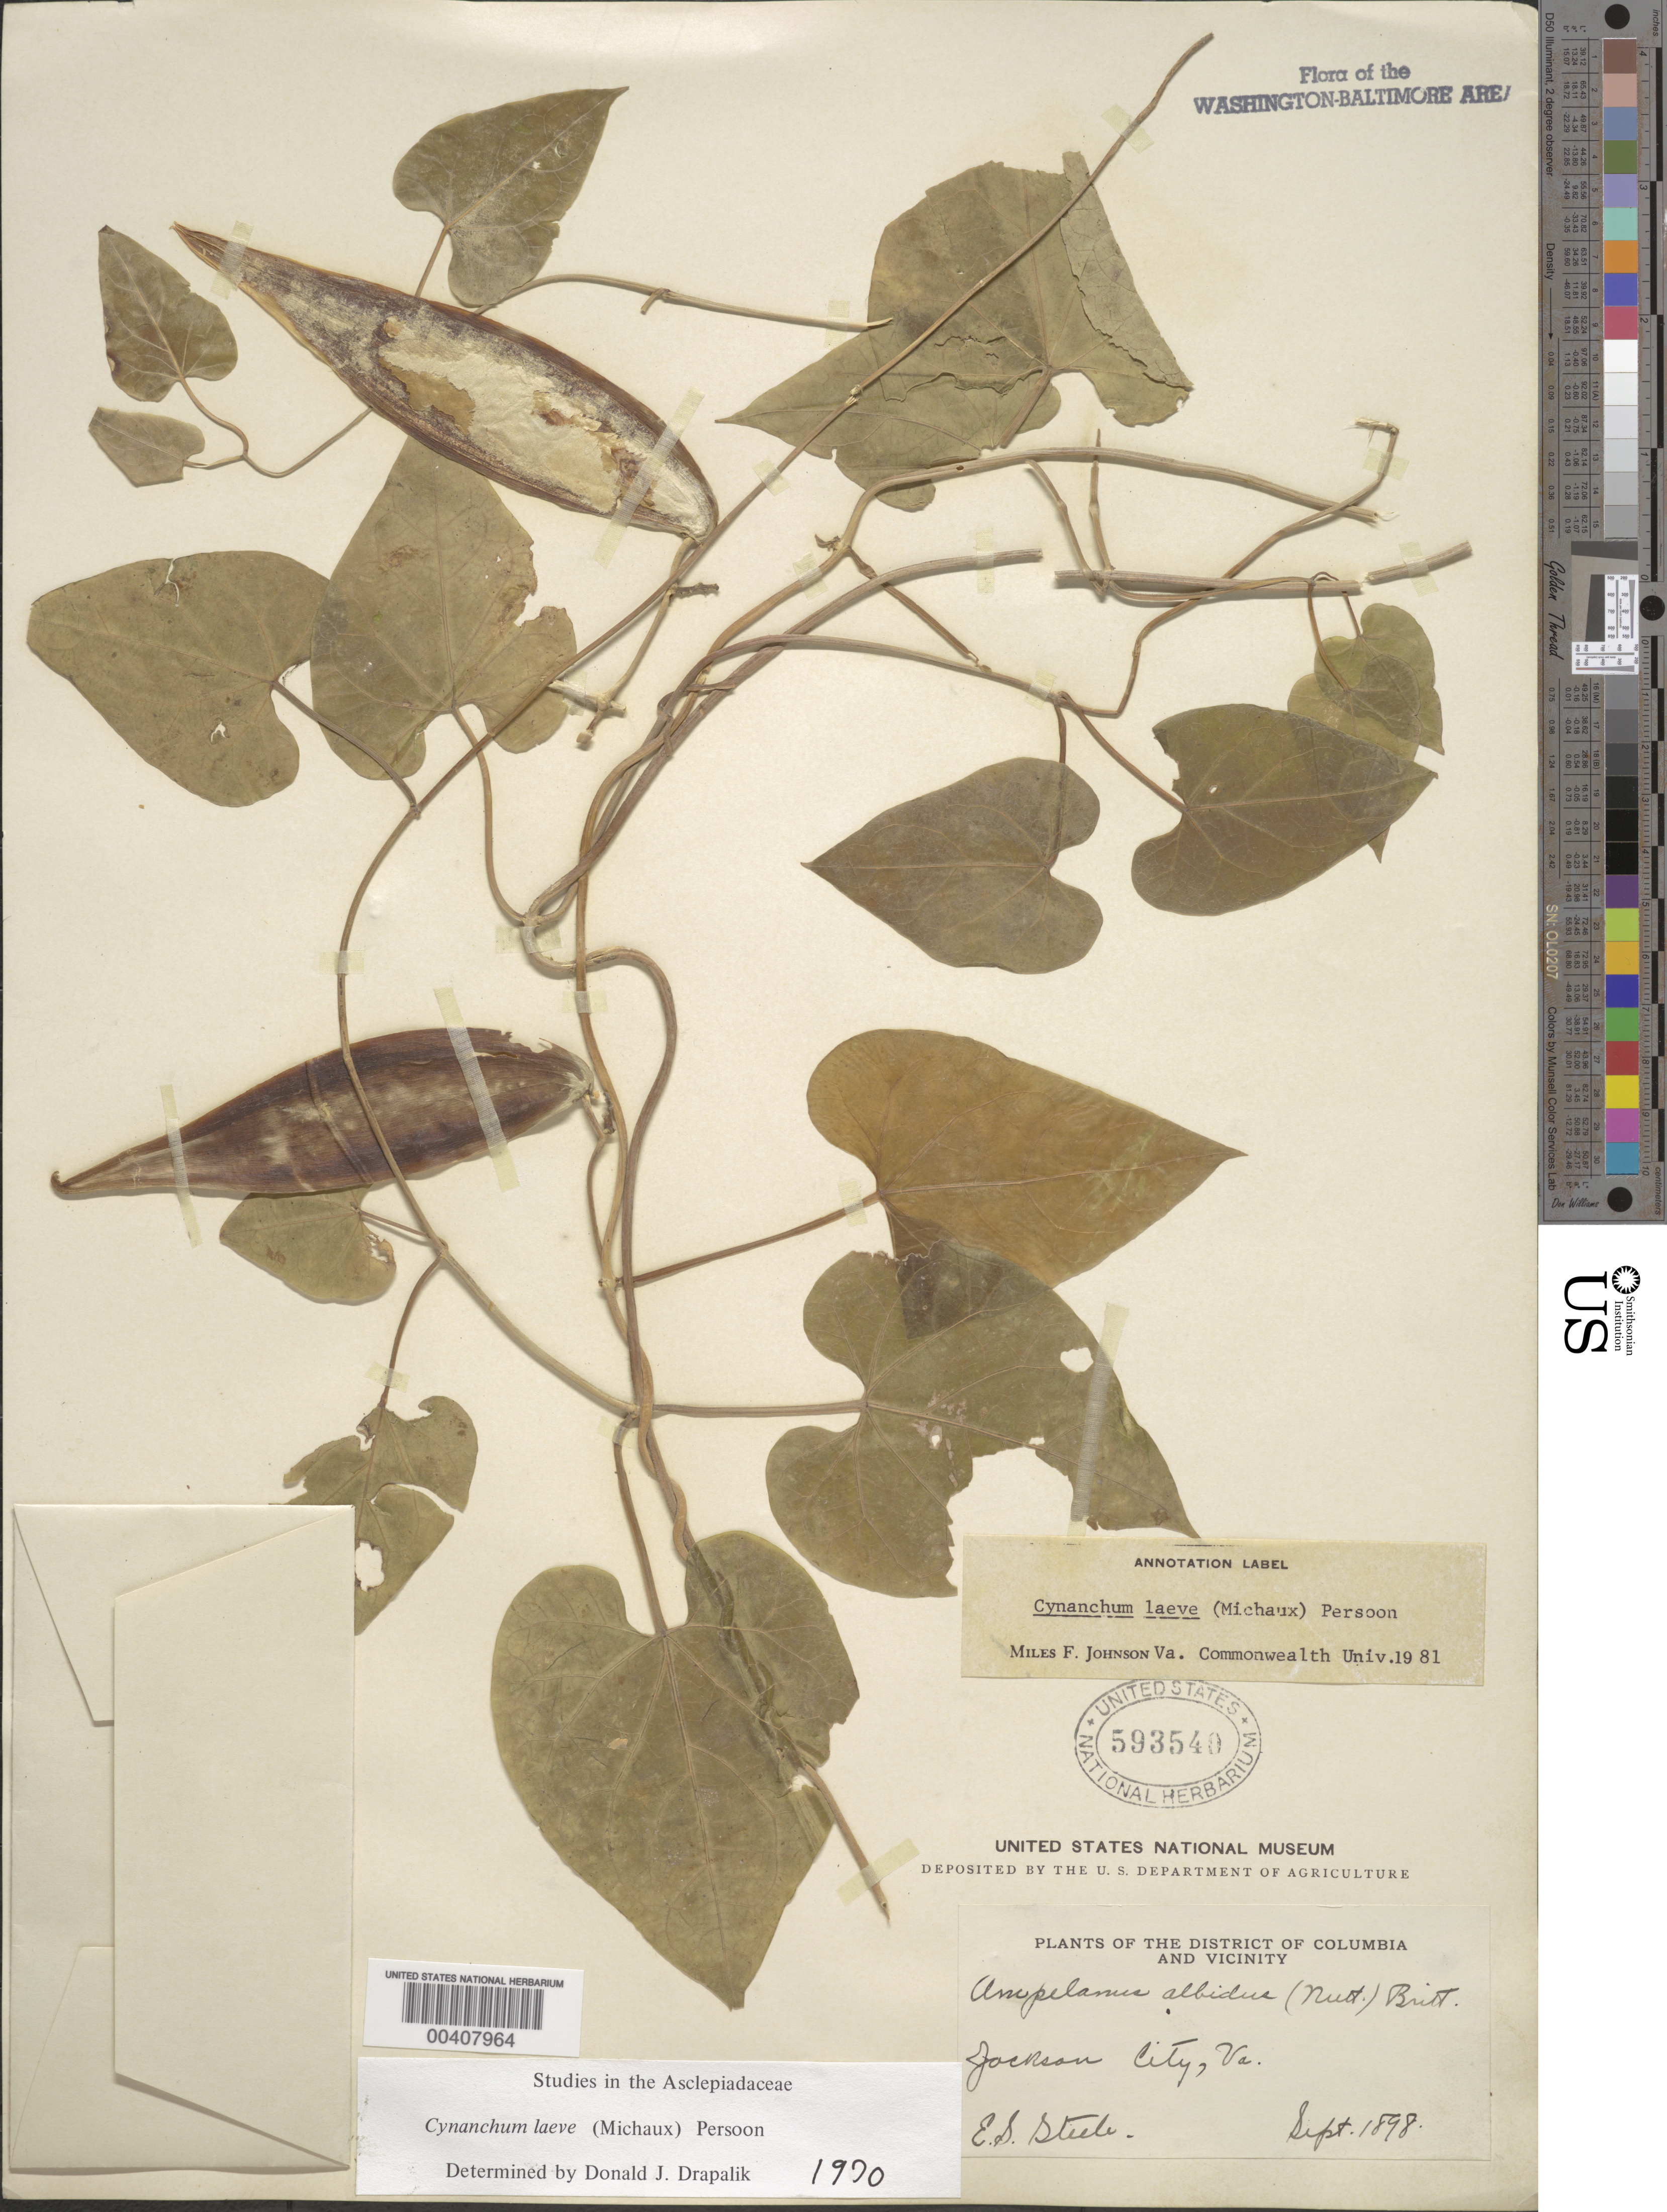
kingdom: Plantae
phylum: Tracheophyta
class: Magnoliopsida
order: Gentianales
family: Apocynaceae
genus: Cynanchum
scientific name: Cynanchum laeve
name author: (Michx.) Pers.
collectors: E. Steele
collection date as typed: Sep 1898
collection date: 1898-09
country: United States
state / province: Virginia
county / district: Arlington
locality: Jackson City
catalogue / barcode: US 593540